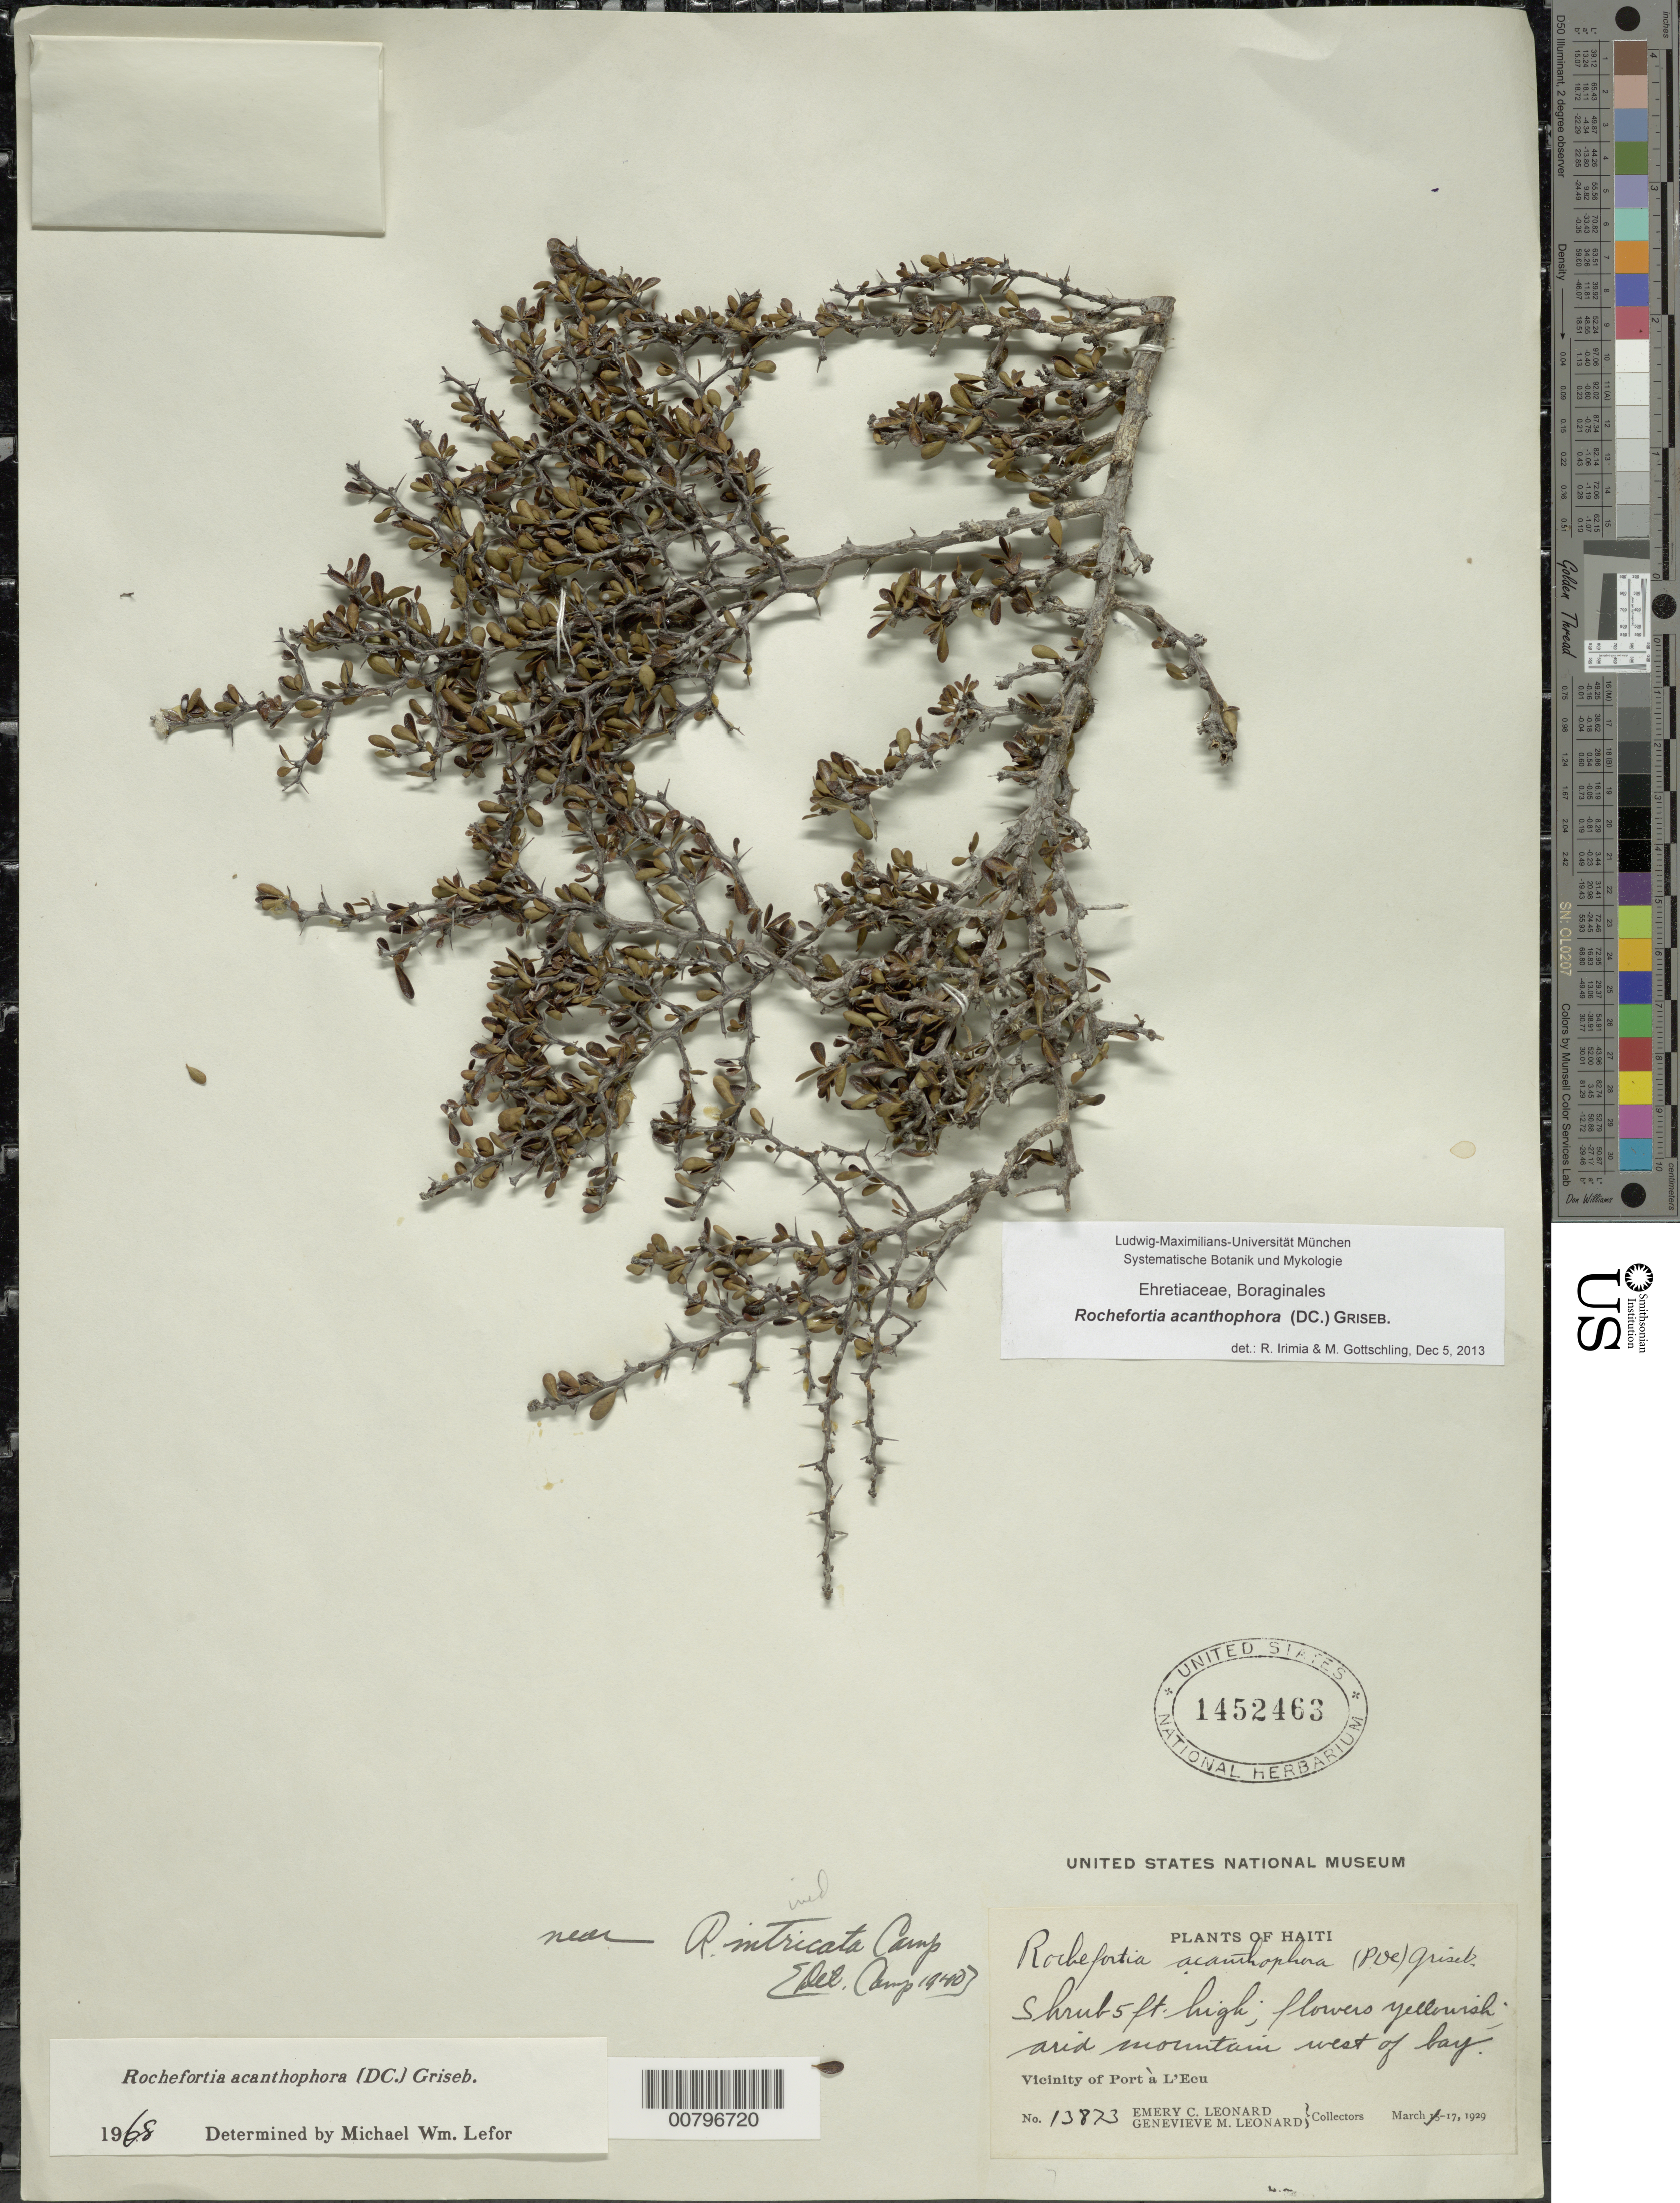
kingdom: Plantae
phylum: Tracheophyta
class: Magnoliopsida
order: Boraginales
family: Ehretiaceae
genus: Rochefortia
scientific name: Rochefortia acanthophora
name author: (DC.) Griseb.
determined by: Irimia, R.; Gottschling, M.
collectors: E. C. Leonard & G. M. Leonard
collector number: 13873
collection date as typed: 17 Mar 1929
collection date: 1929-03-17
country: Haiti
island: Hispaniola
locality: Vicinity of Port à L'Ecu, west of bay.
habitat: Arid mountain.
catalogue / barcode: US 1452463